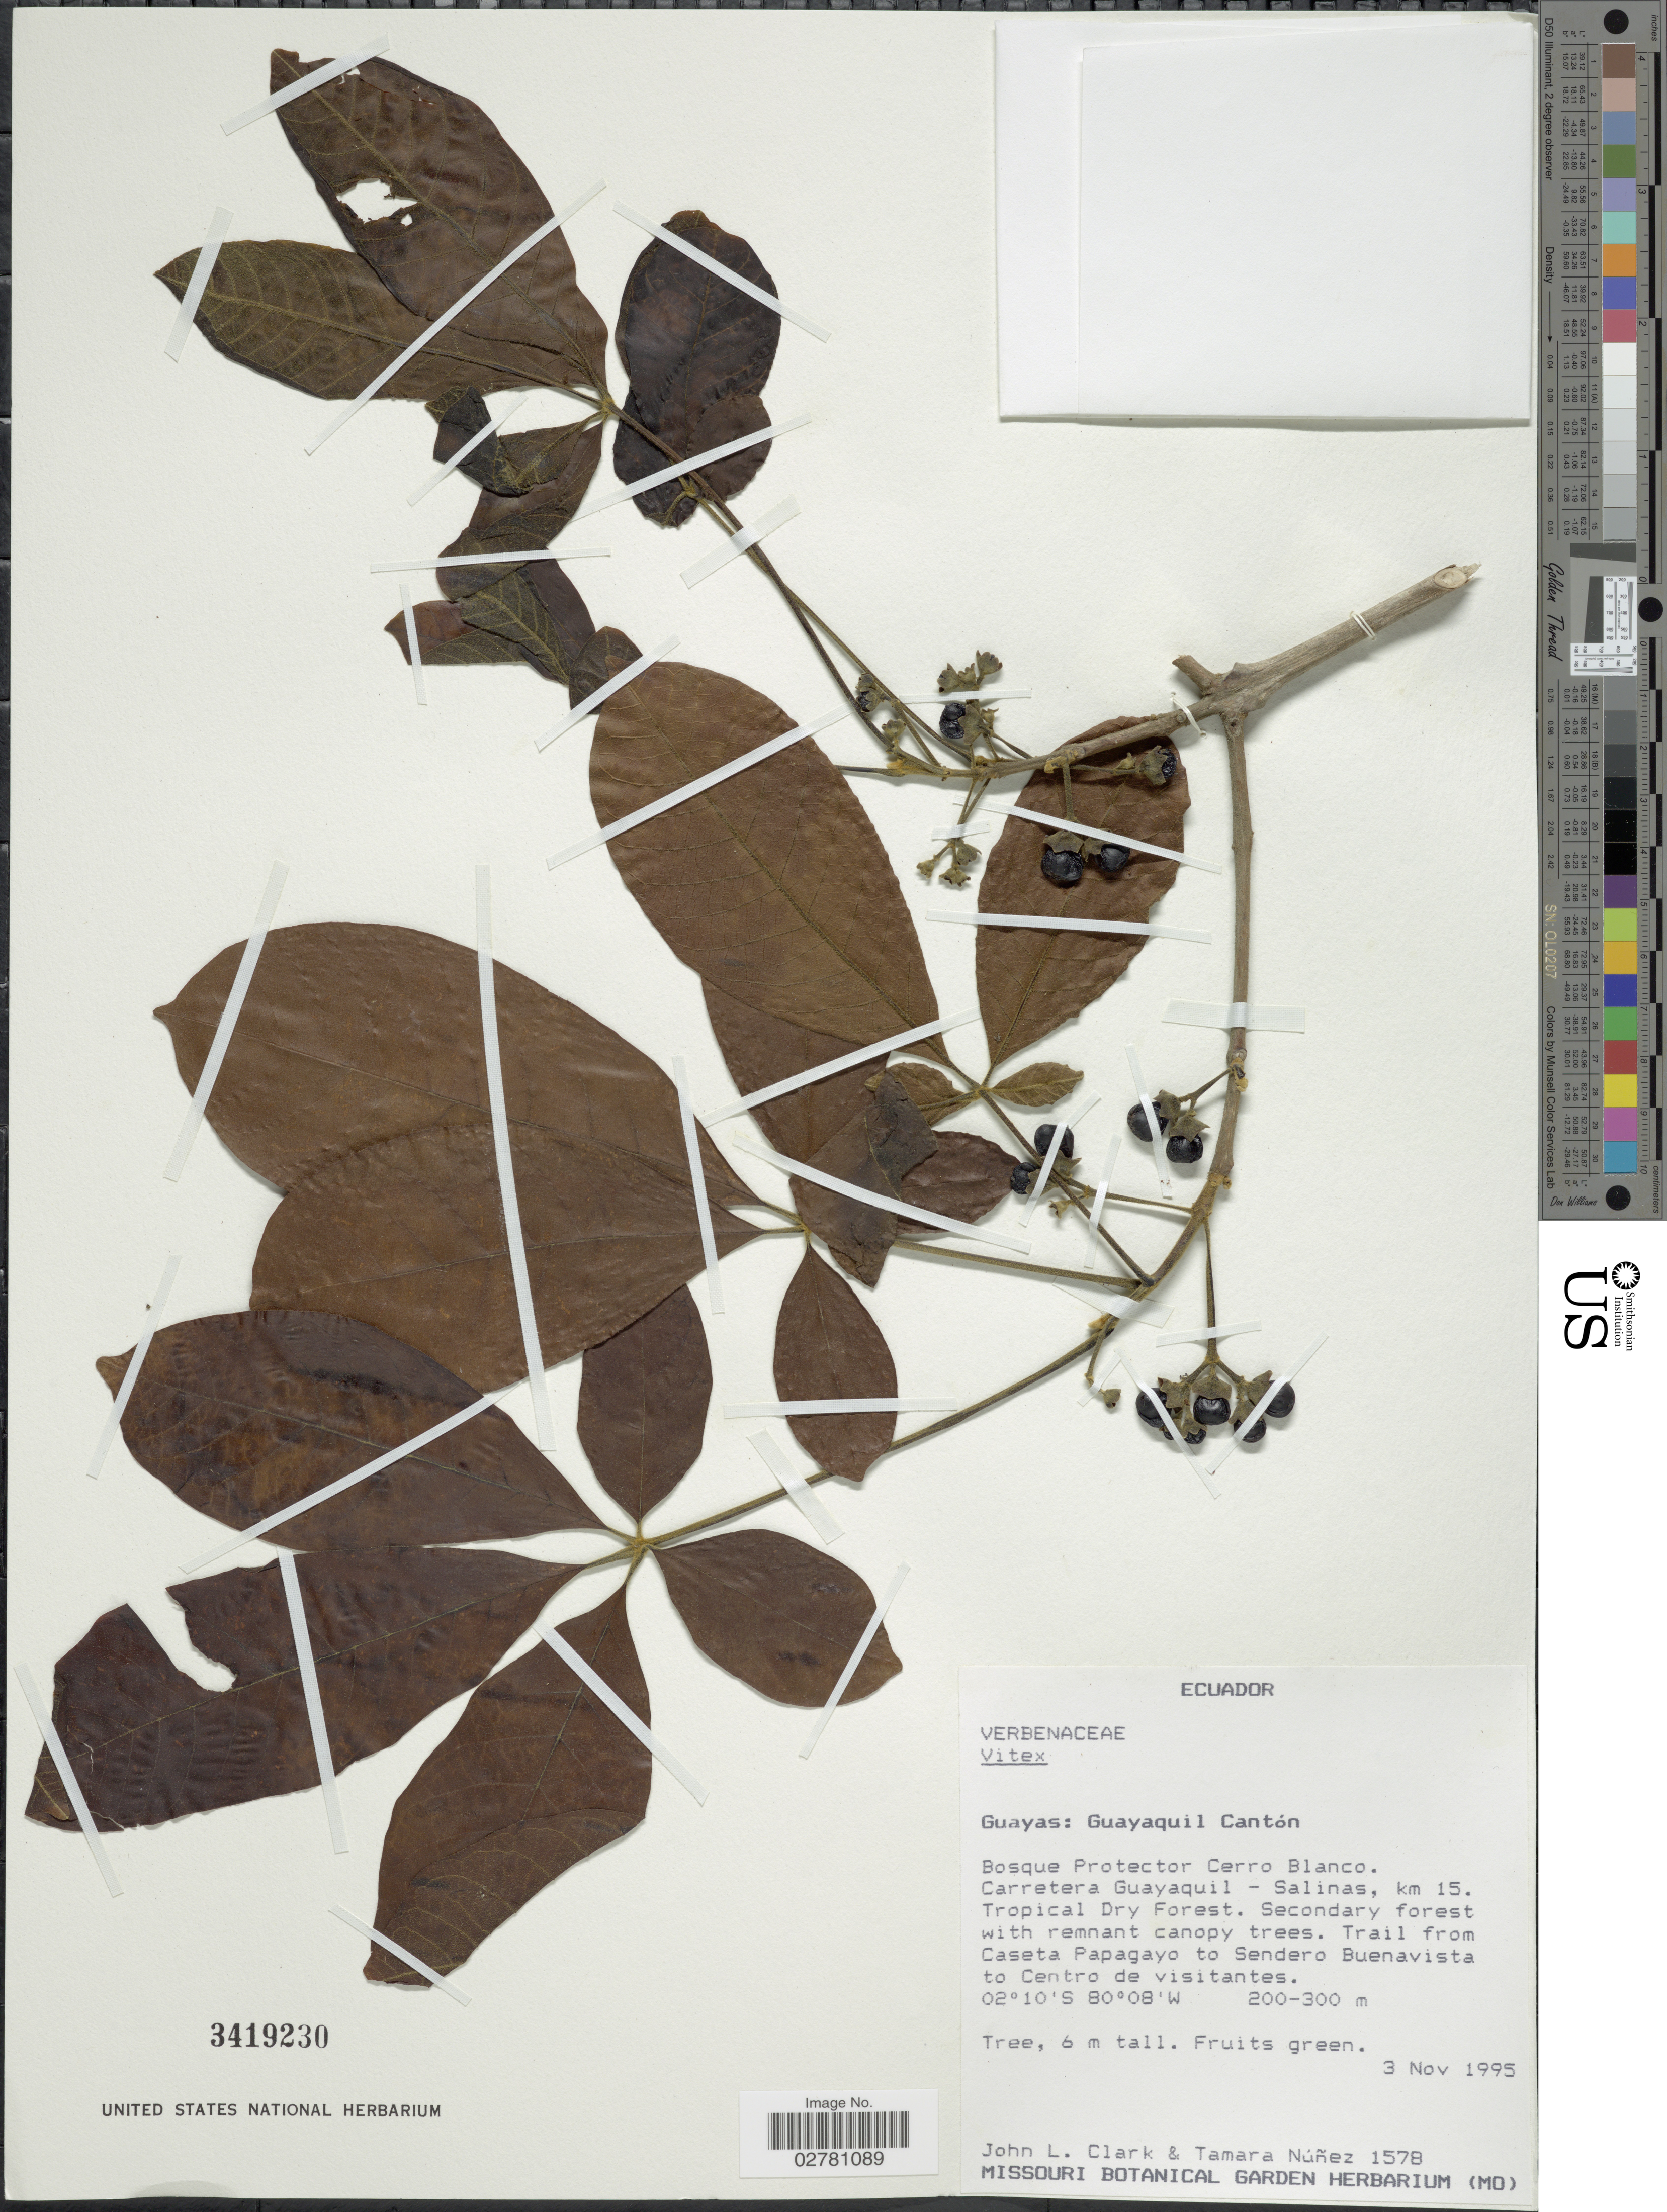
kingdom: Plantae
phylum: Tracheophyta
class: Magnoliopsida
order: Lamiales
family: Lamiaceae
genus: Vitex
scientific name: Vitex sp.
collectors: J. L. Clark & T. Núñez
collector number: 1578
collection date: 1995-11-03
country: Ecuador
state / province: Guayas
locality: Guayaquil Cantón. Bosque Protector Cerro Blanco. Carretera Guayaquil - Salinas, km 15. Tropical Dry Forest. Secondary forest with remnant canopy trees. Trail from Caseta Papagayo to Sendero Buenavista to Centro de visitantes.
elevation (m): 200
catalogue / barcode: US 3419230